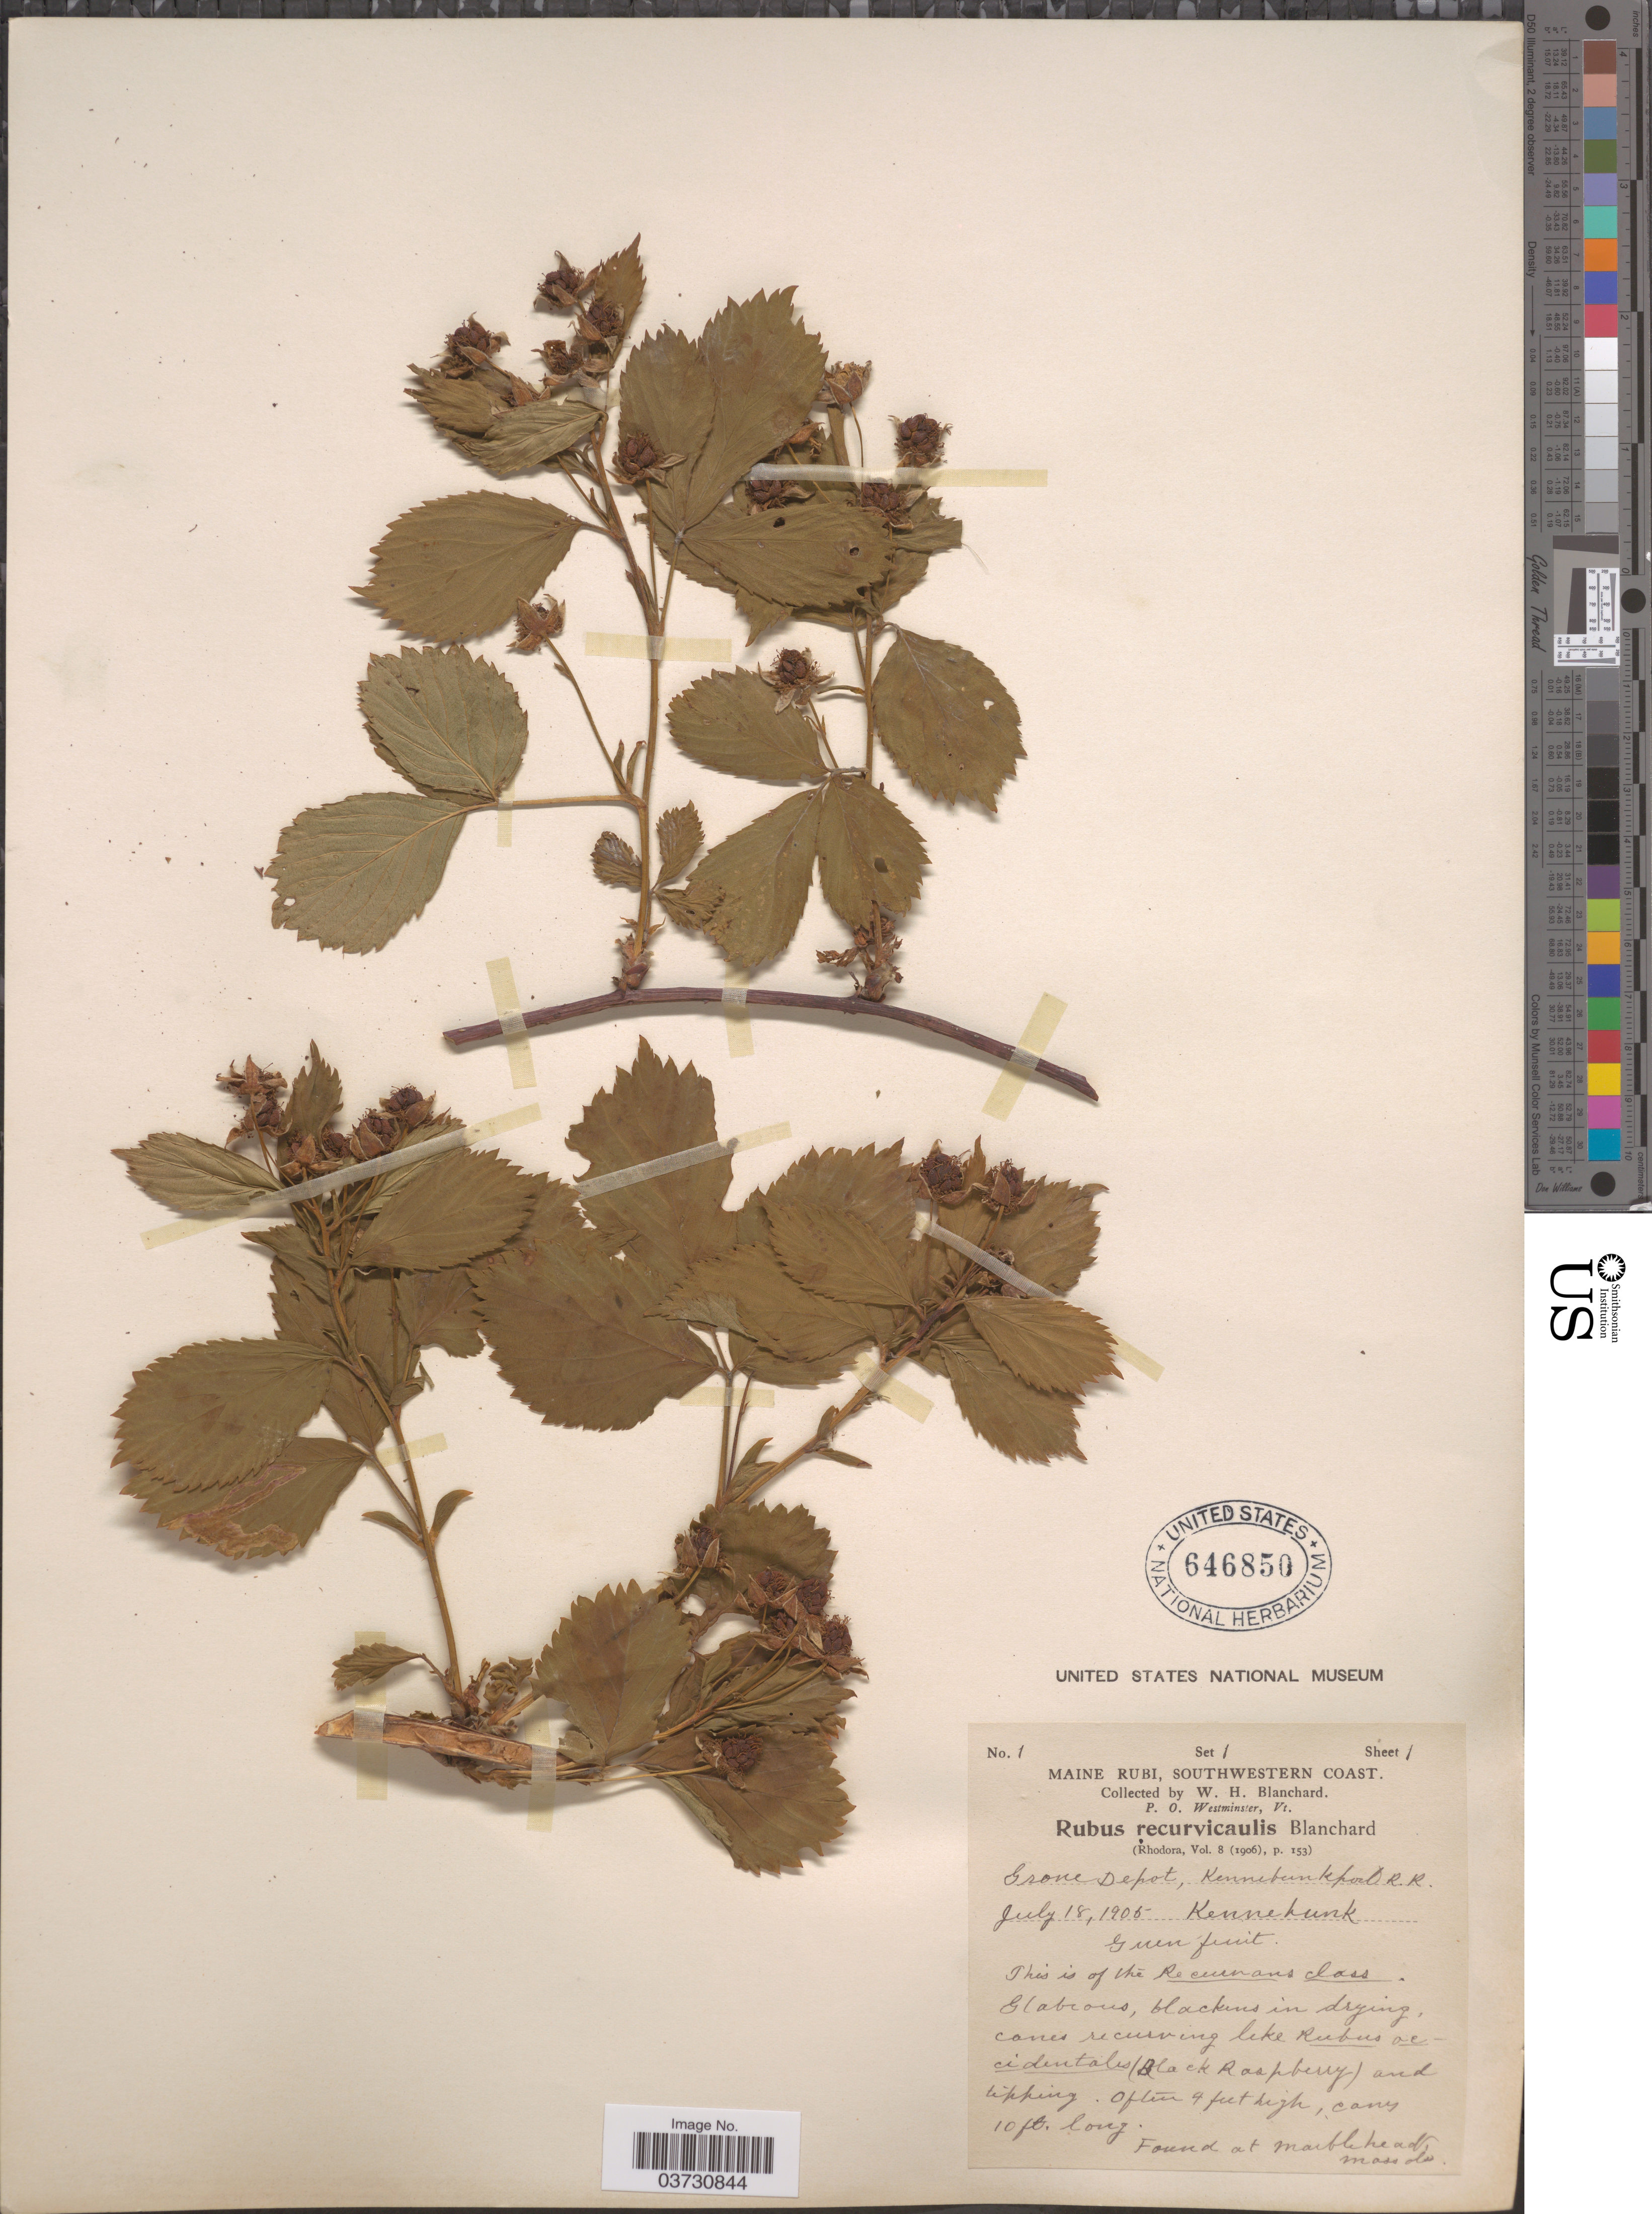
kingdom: Plantae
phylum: Tracheophyta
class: Magnoliopsida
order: Rosales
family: Rosaceae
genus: Rubus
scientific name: Rubus pergratus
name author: Blanch.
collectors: W. H. Blanchard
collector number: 1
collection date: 1905-07-18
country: United States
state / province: Maine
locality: Southwestern Coast. Grone Depot, Kennebunk port R. R. Kennebunk.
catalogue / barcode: US 646850